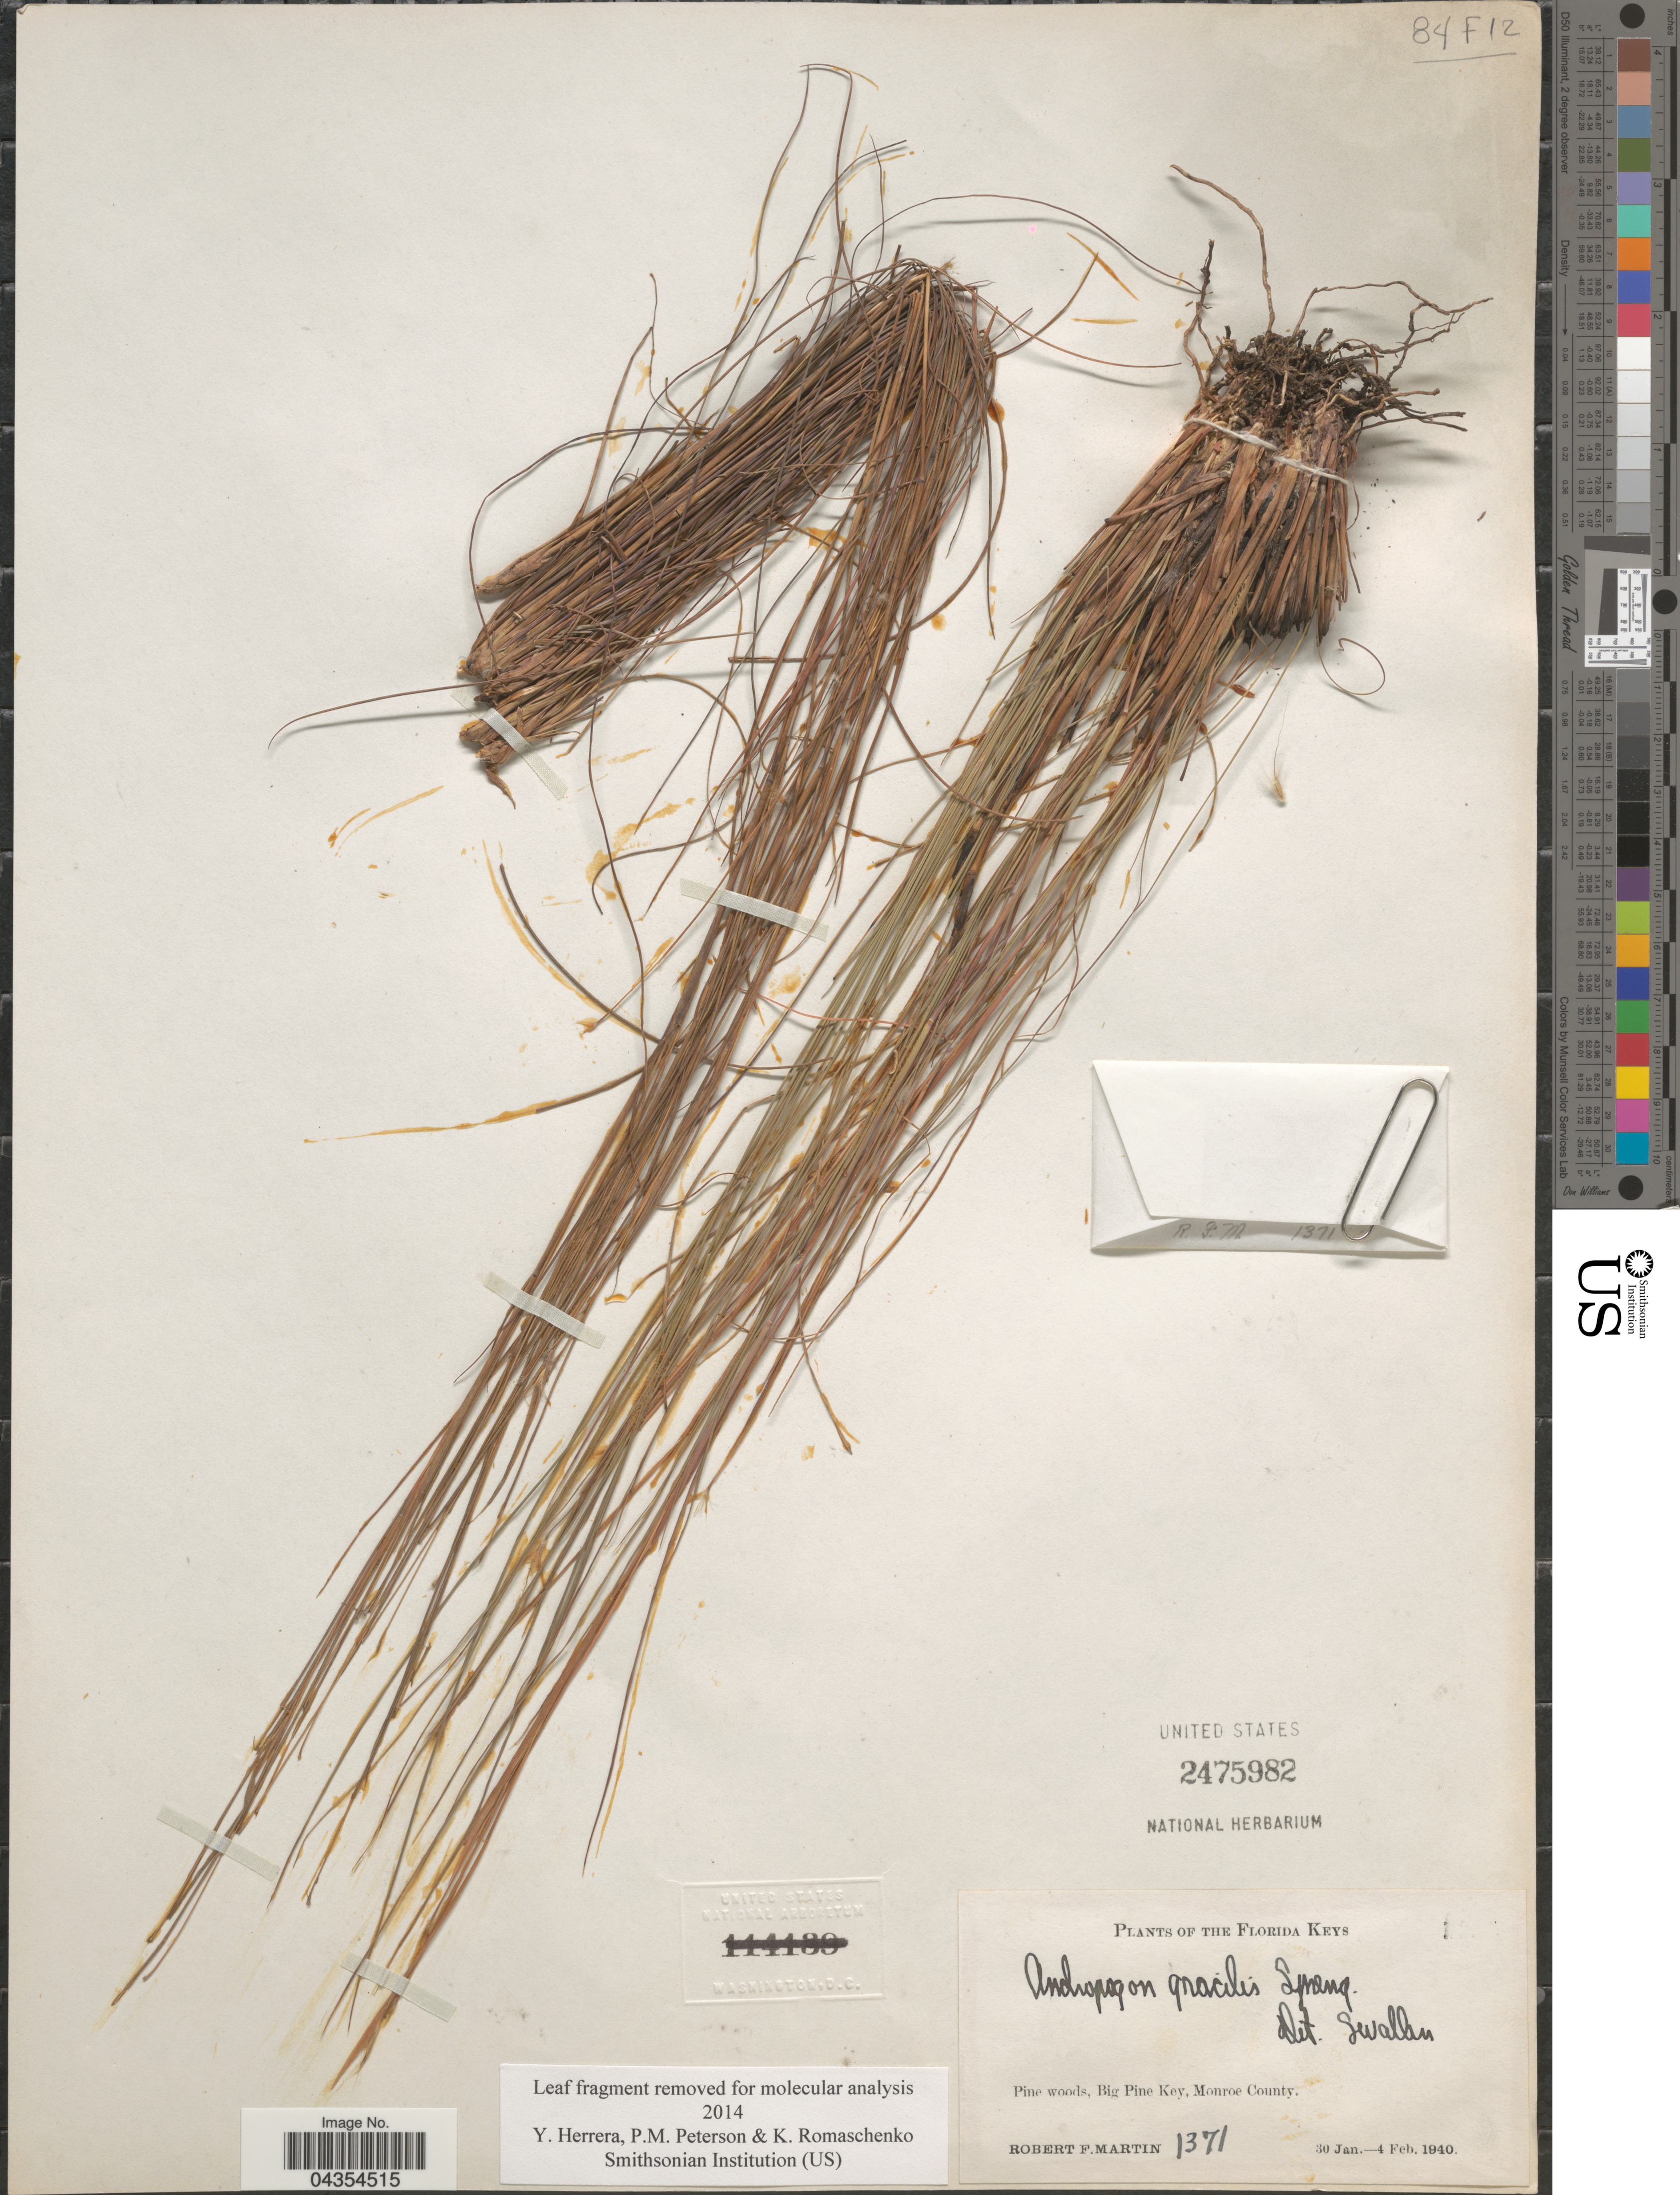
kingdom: Plantae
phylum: Tracheophyta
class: Liliopsida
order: Poales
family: Poaceae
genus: Schizachyrium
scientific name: Schizachyrium gracile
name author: (Spreng.) Nash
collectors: R. F. Martin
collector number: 1371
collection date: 1940-01-30/1940-02-04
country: United States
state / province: Florida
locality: The Florida Keys. Pine woods, Big Pine Key, Monroe County.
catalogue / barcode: US 2475982